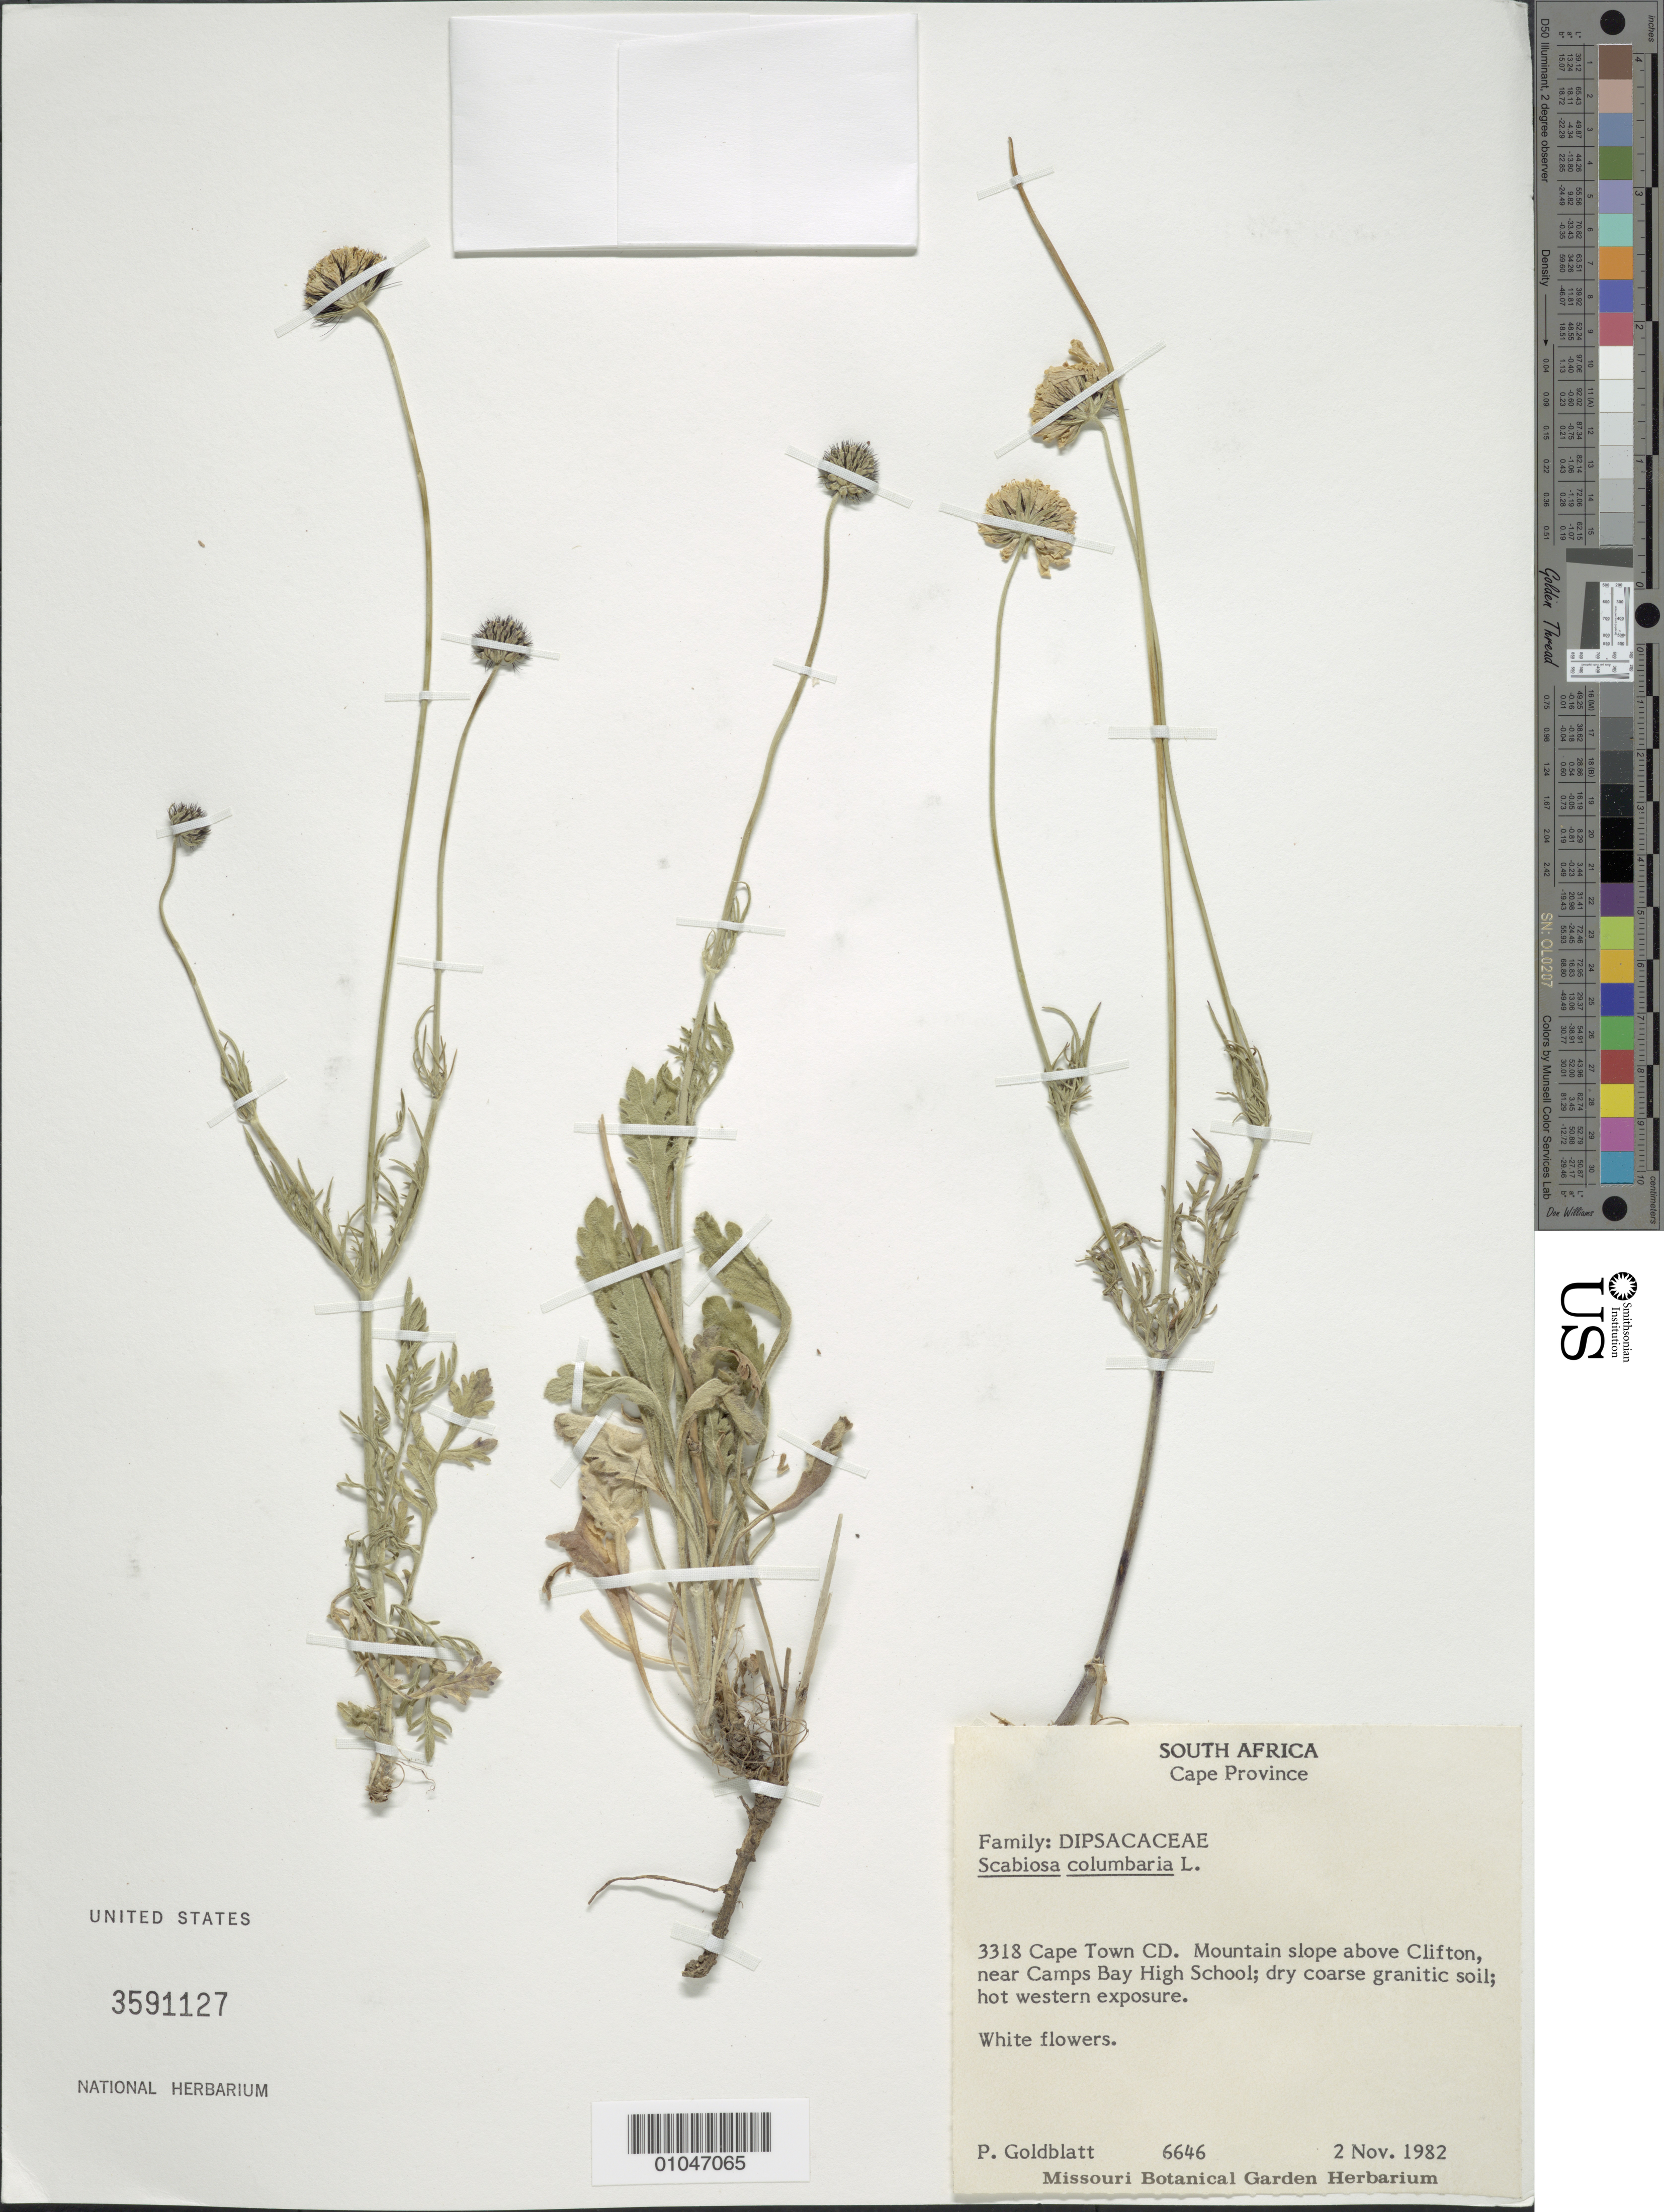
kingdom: Plantae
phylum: Tracheophyta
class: Magnoliopsida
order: Dipsacales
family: Caprifoliaceae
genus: Scabiosa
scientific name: Scabiosa columbaria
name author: L.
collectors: P. Goldblatt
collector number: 6646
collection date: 1982-11-02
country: South Africa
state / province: Western Cape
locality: Mountain slope above Clifton, near Camps Bay High School. 3318 Cape Town CD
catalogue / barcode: US 3591127